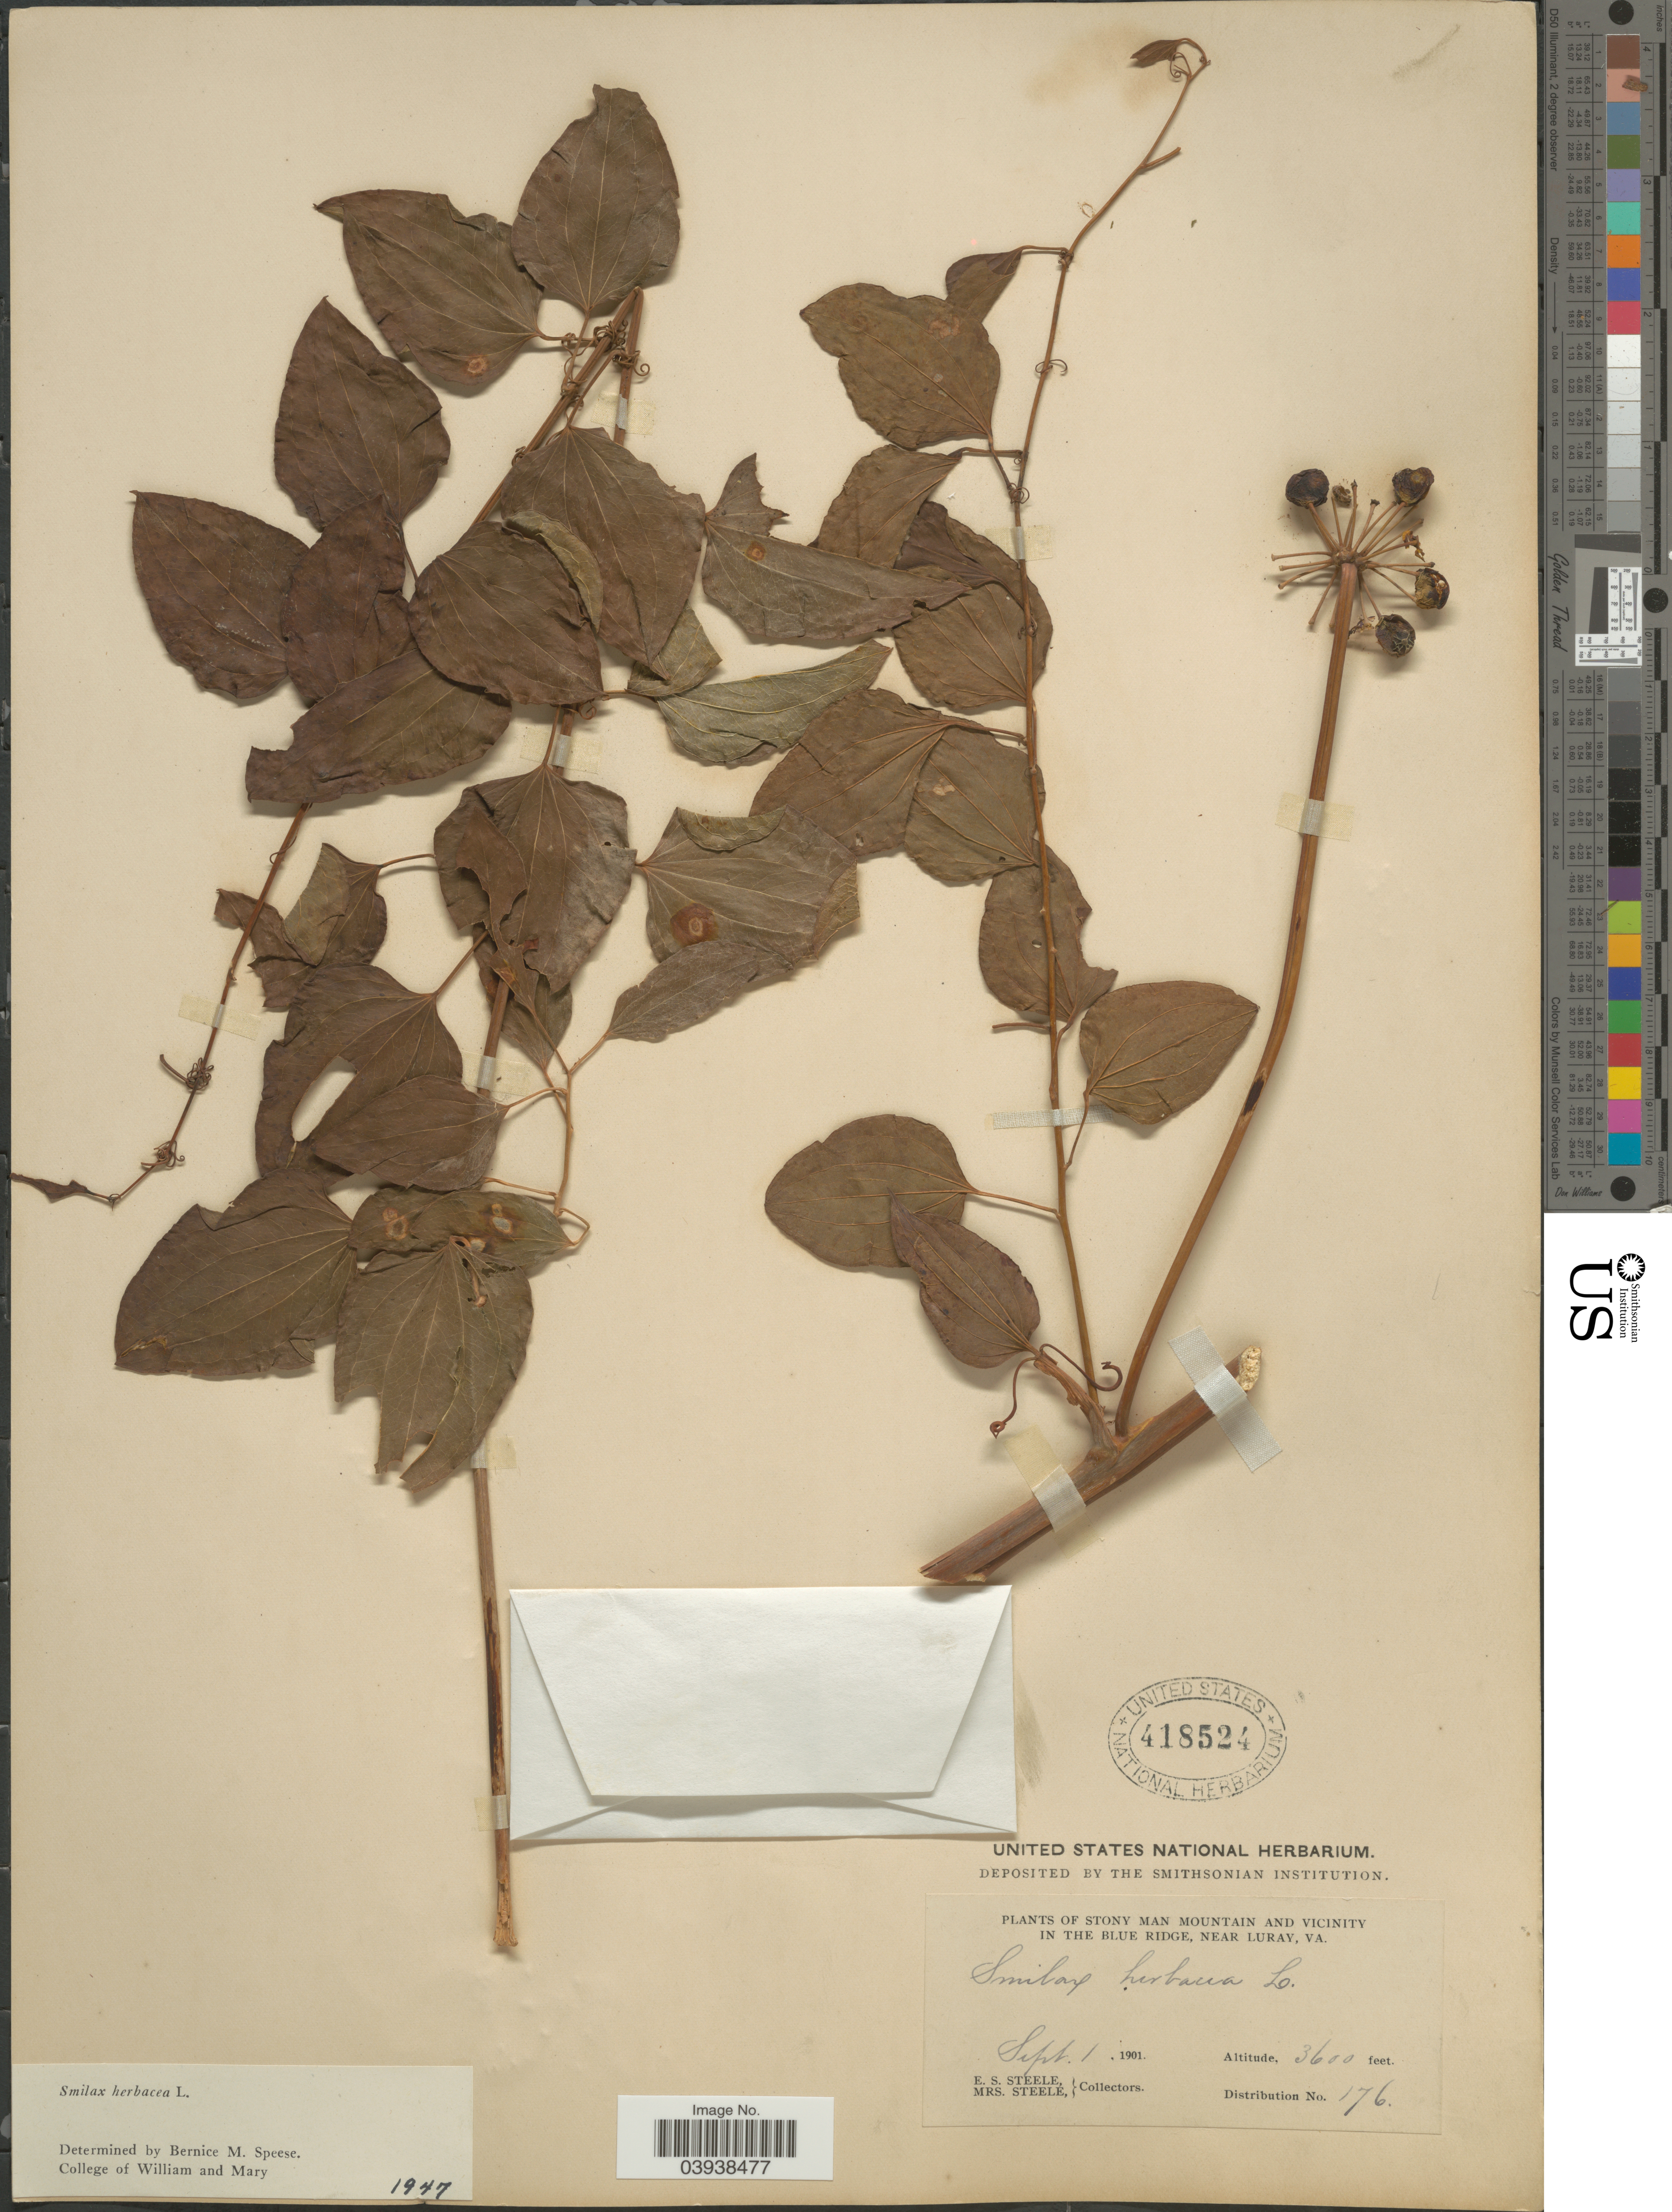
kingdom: Plantae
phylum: Tracheophyta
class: Liliopsida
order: Liliales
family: Smilacaceae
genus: Smilax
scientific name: Smilax herbacea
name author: L.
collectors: E. Steele & Mrs. E. S. Steele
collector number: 176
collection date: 1901-09-01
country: United States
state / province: Virginia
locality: Stony Man Mountain and Vicinity in the Blue Ridge, near Luray.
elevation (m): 1097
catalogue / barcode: US 418524